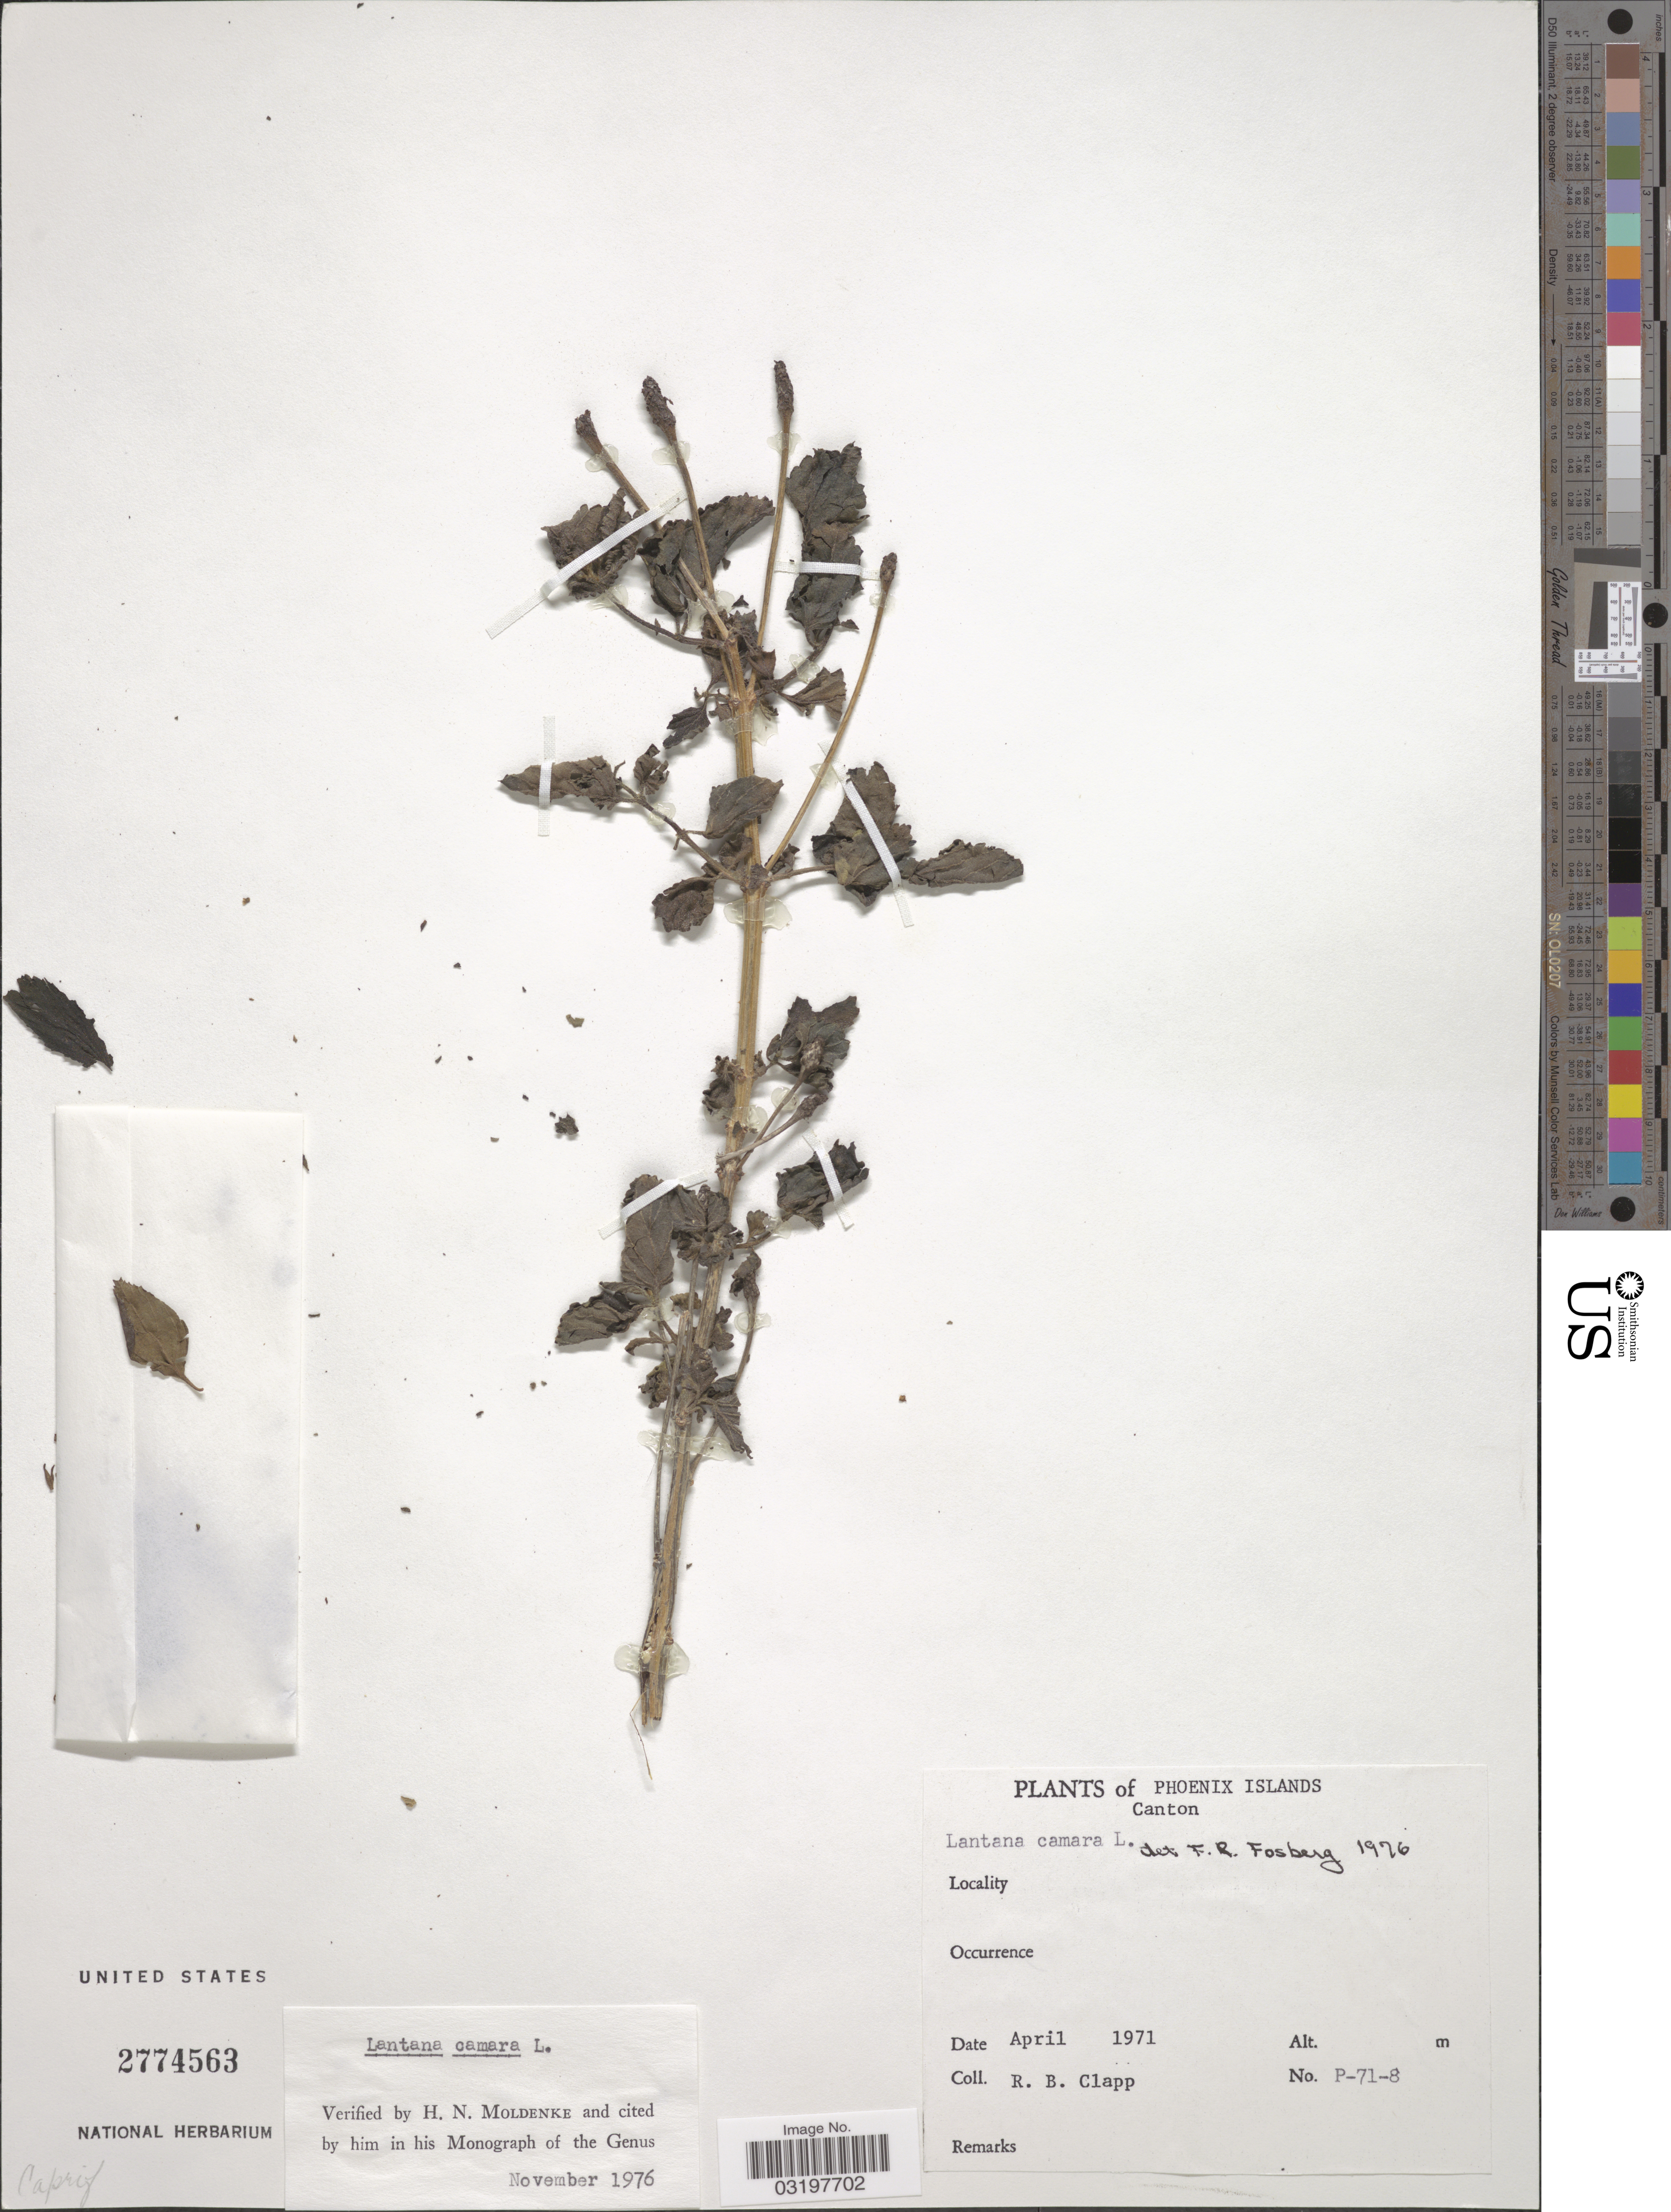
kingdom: Plantae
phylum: Tracheophyta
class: Magnoliopsida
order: Lamiales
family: Verbenaceae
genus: Lantana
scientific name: Lantana camara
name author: L.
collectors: R. B. Clapp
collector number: P-71-8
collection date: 1971-04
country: Kiribati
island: Kanton [Canton] Atoll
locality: Phoenix Islands, Canton.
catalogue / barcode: US 2774563